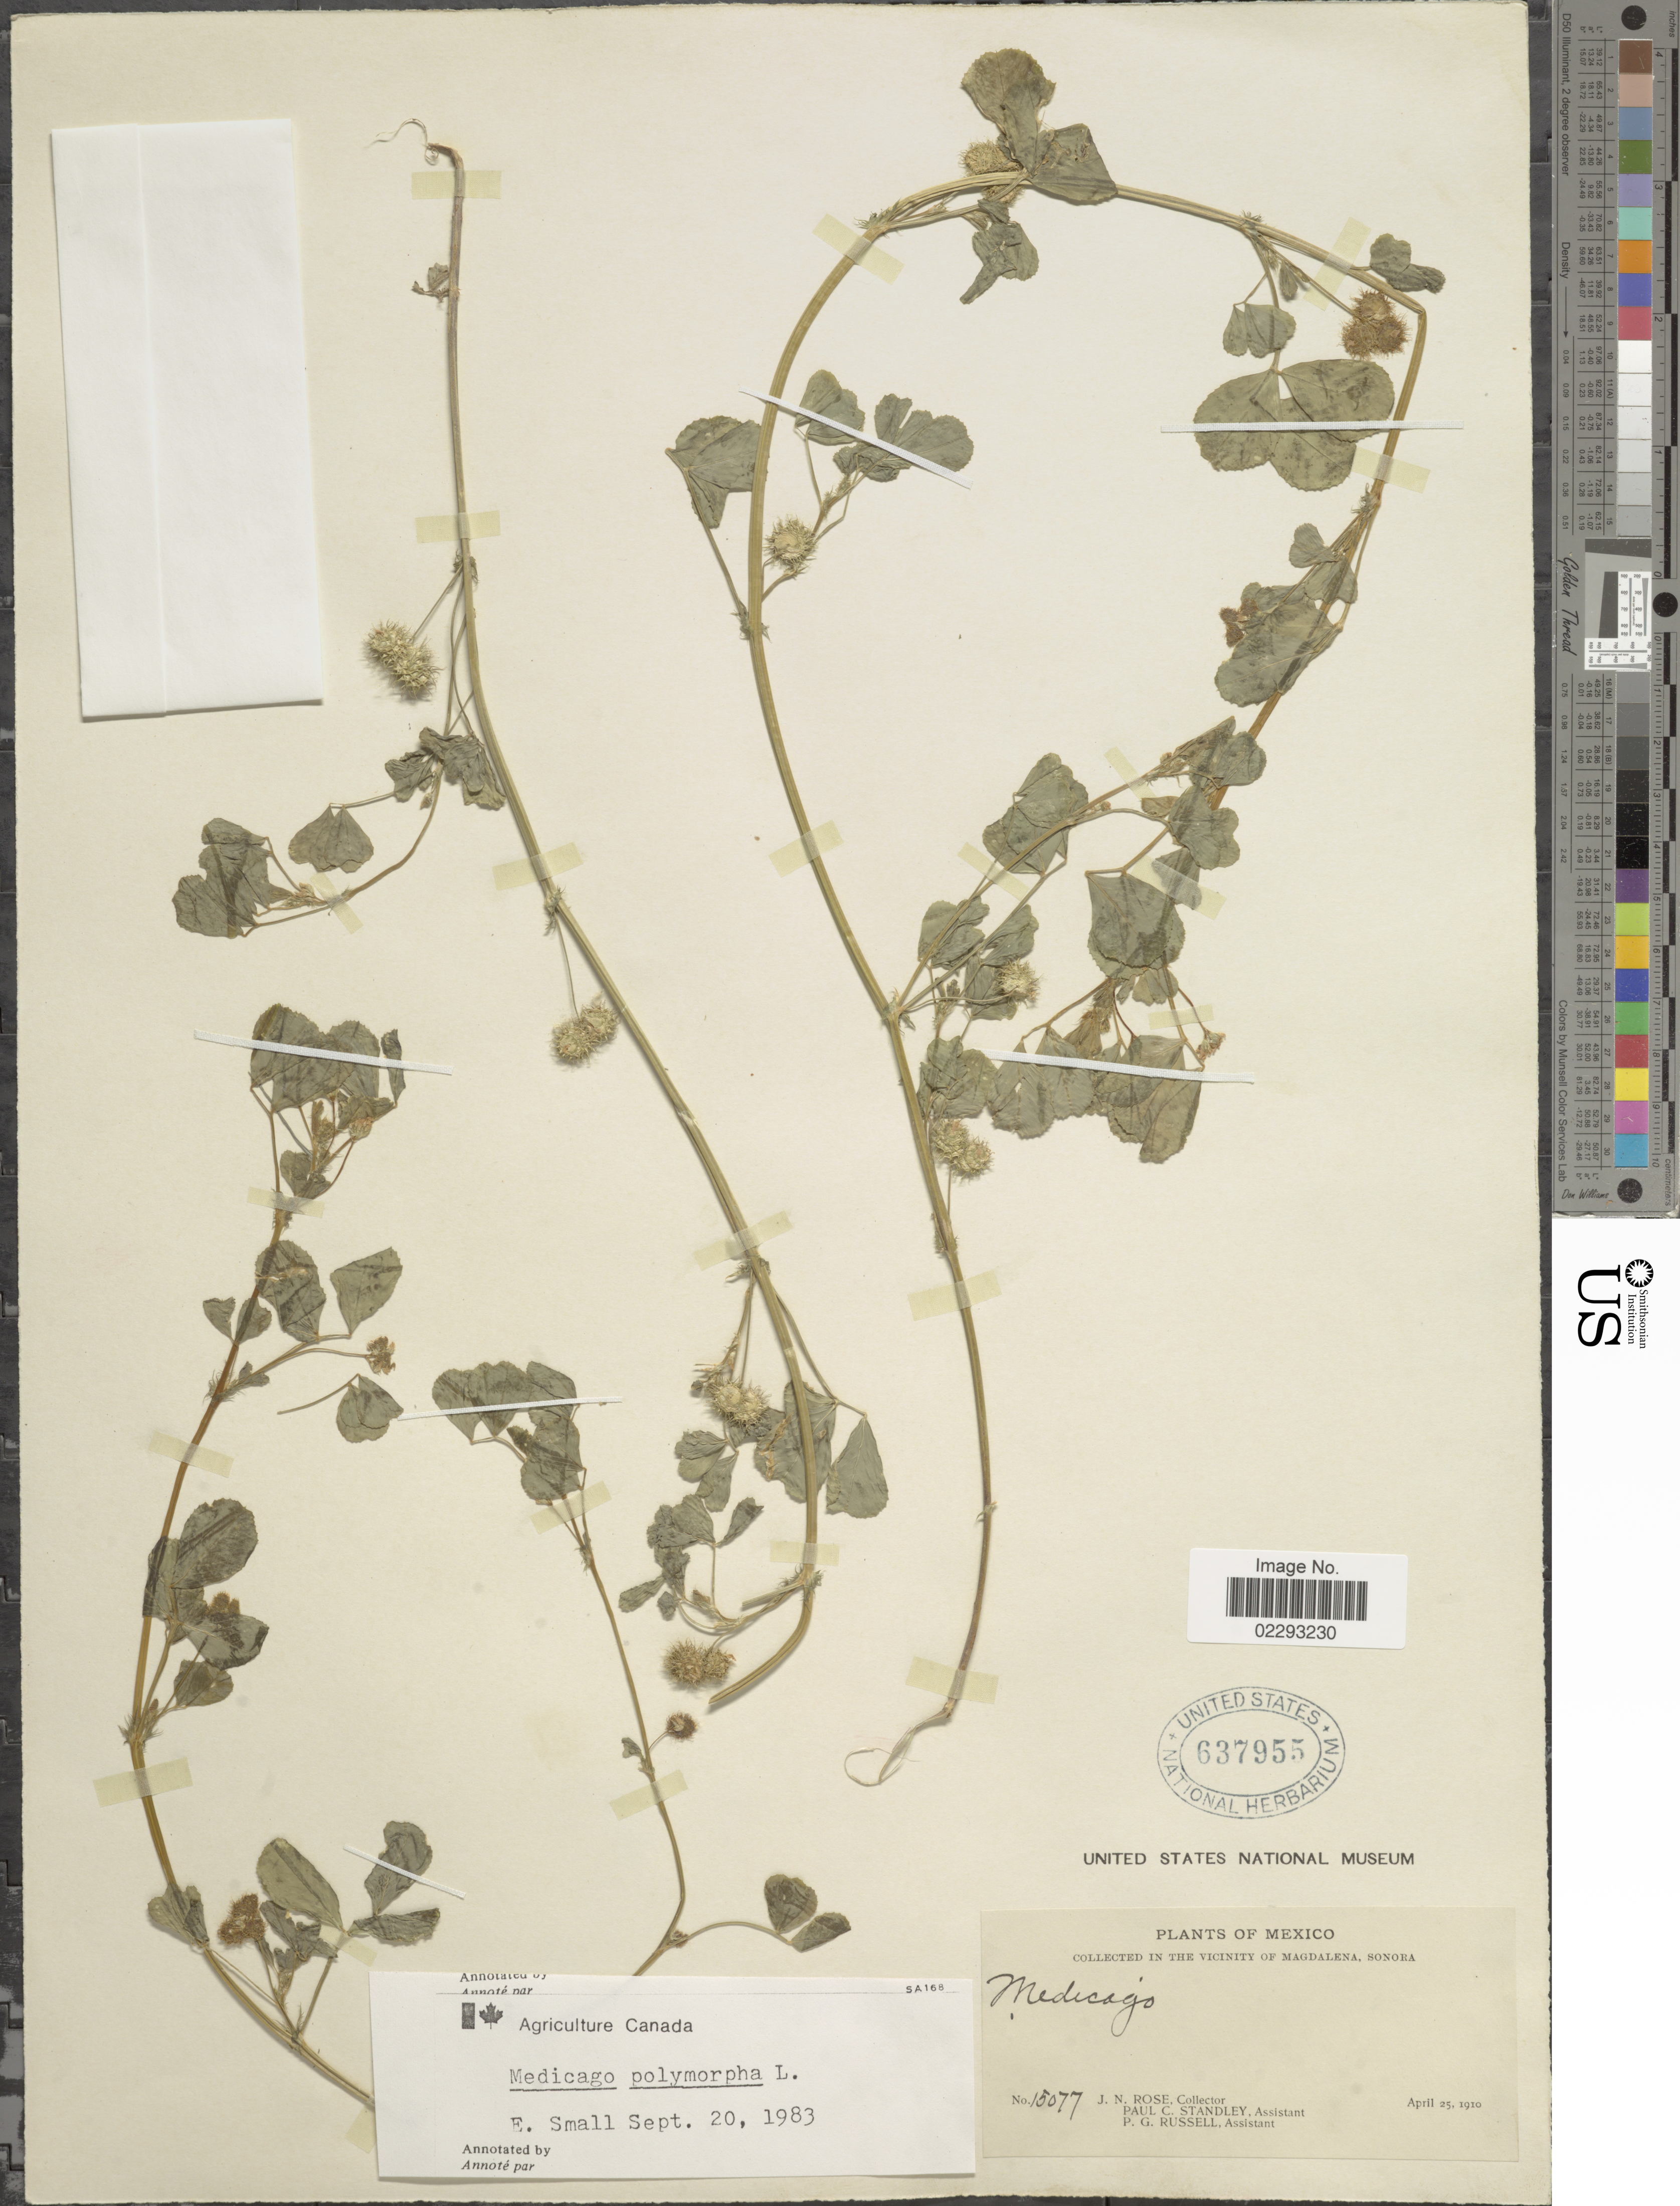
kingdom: Plantae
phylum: Tracheophyta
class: Magnoliopsida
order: Fabales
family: Fabaceae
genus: Medicago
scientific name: Medicago polymorpha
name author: L.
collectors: J. N. Rose, P. C. Standley & P. G. Russell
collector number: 15077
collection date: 1910-04-25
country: Colombia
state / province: Magdalena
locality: Vicinity of Magdalena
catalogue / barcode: US 637955